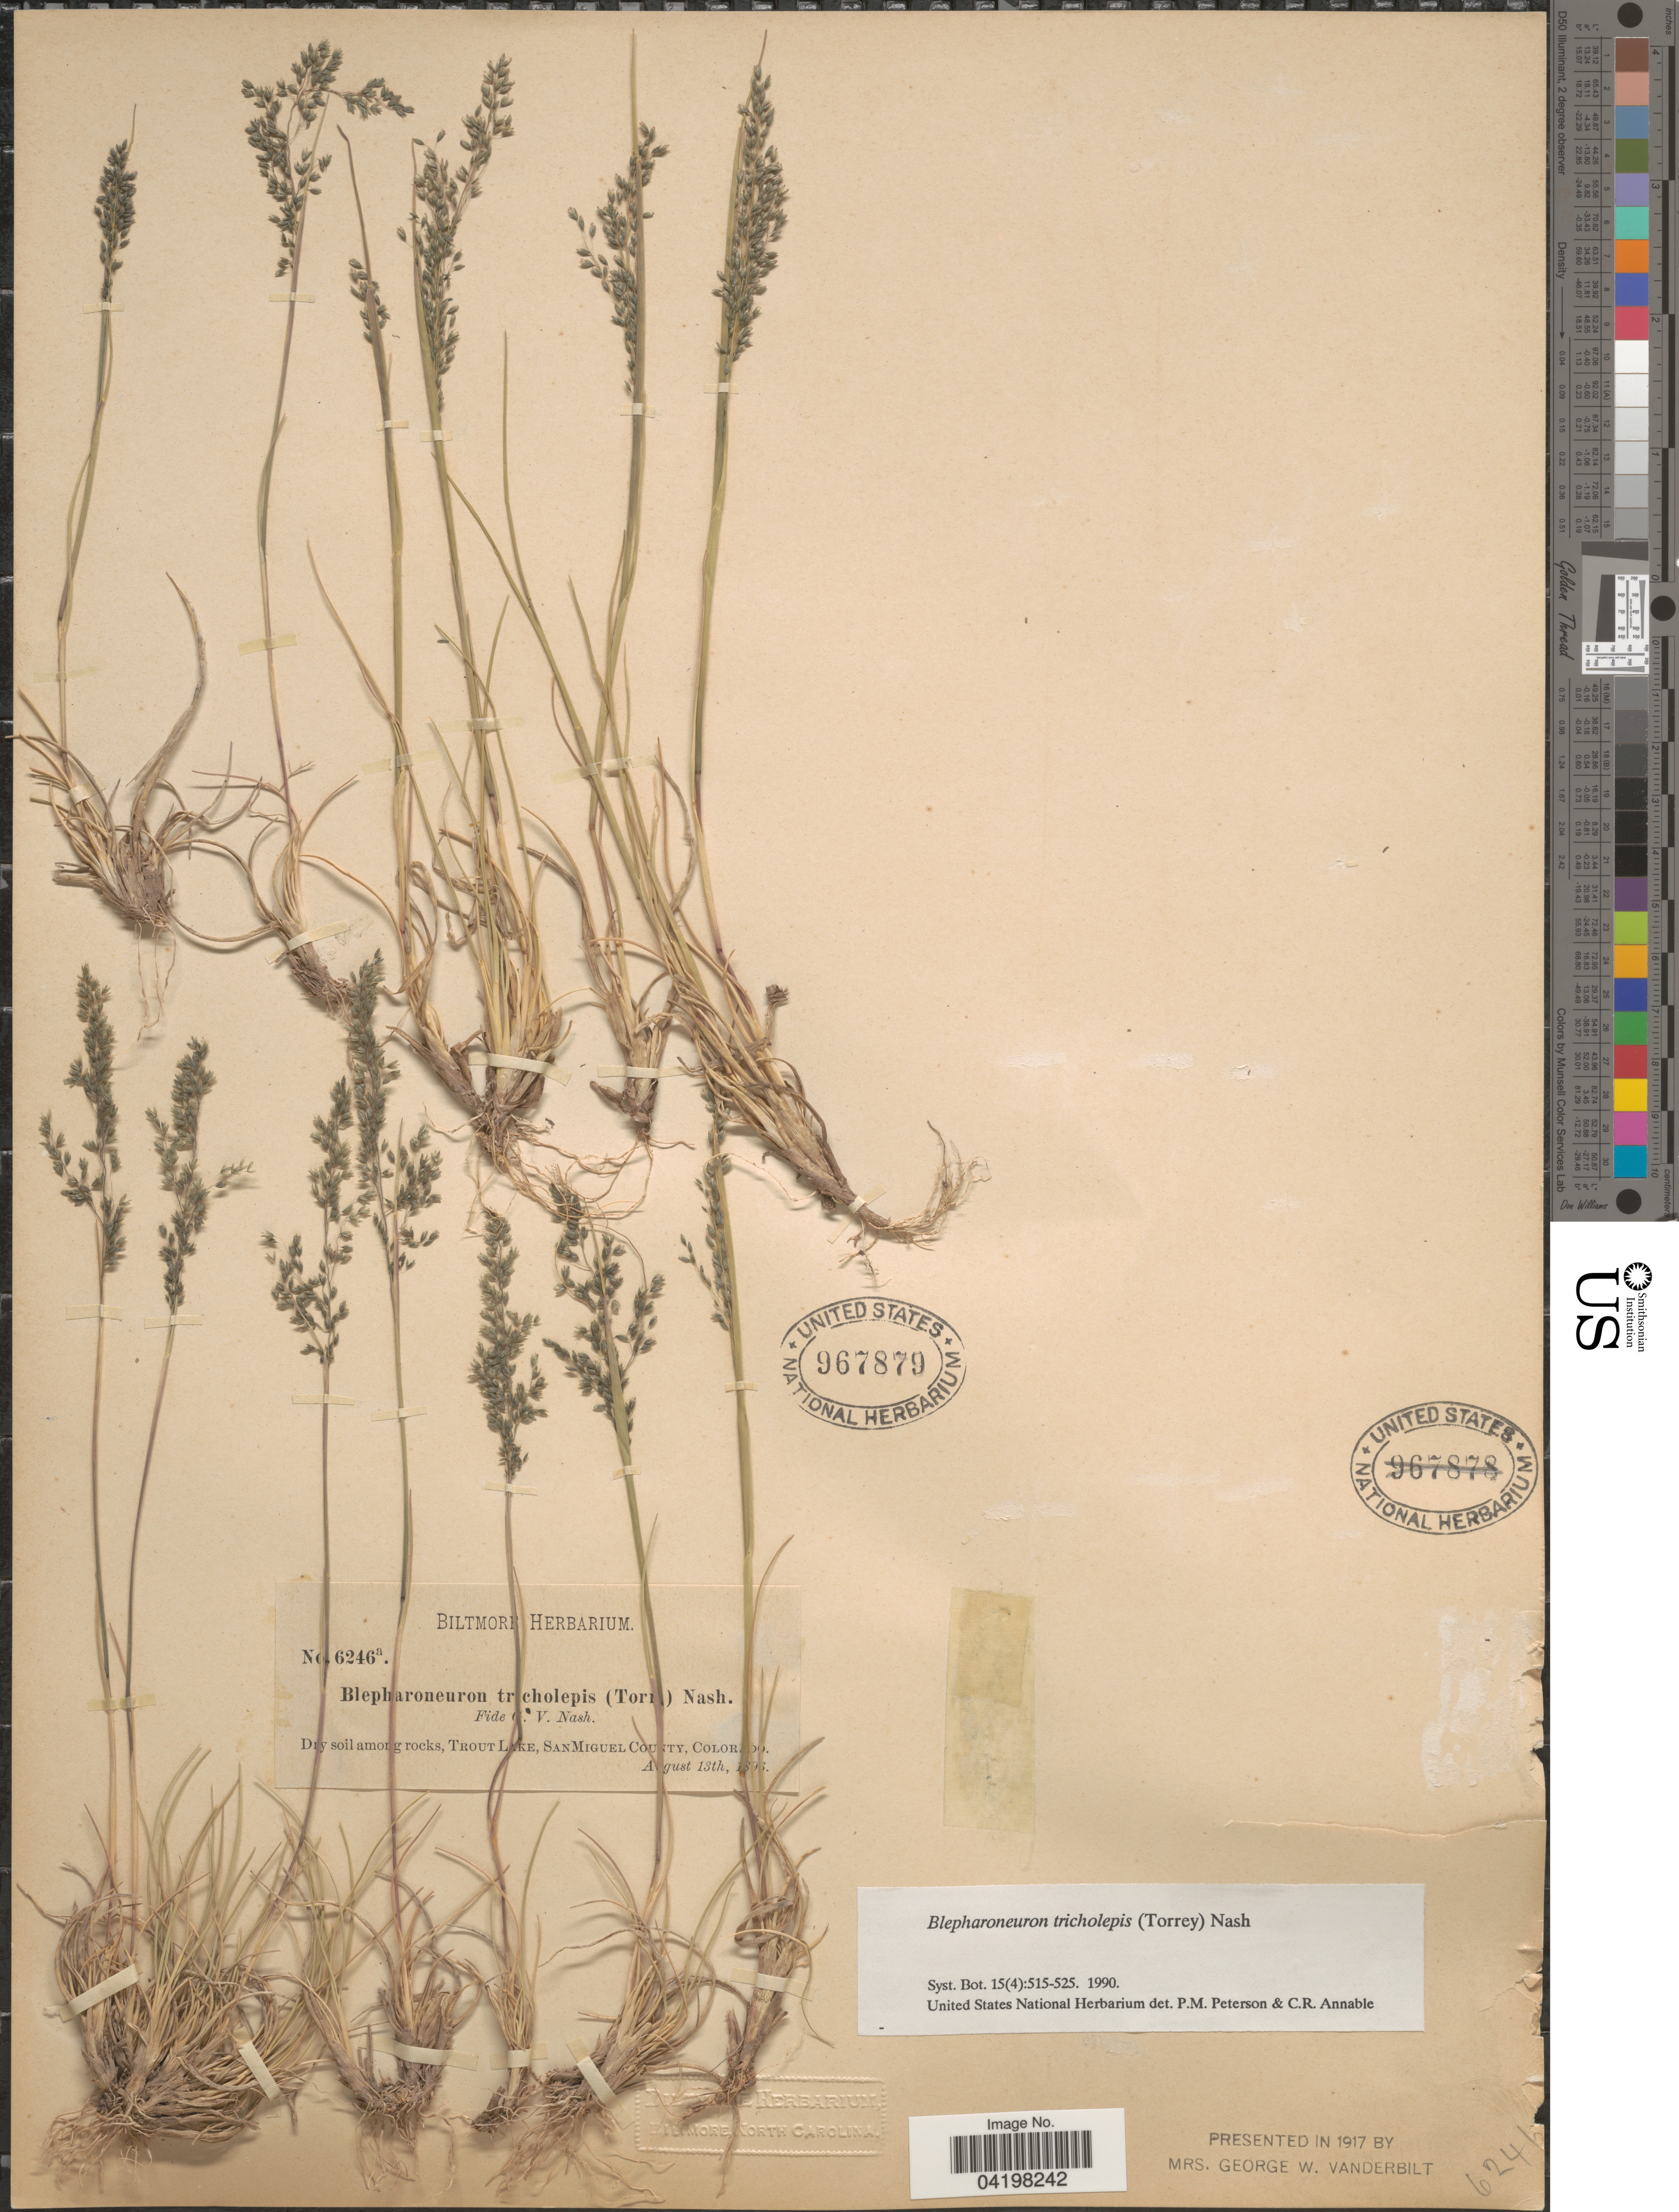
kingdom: Plantae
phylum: Tracheophyta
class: Liliopsida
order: Poales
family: Poaceae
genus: Muhlenbergia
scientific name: Muhlenbergia tricholepis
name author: (Torr.) Columbus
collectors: ex herb. Biltmore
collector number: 6246a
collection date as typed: August 13th, !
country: United States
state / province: Colorado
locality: Trout Lake, San Miguel County.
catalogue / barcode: US 967879